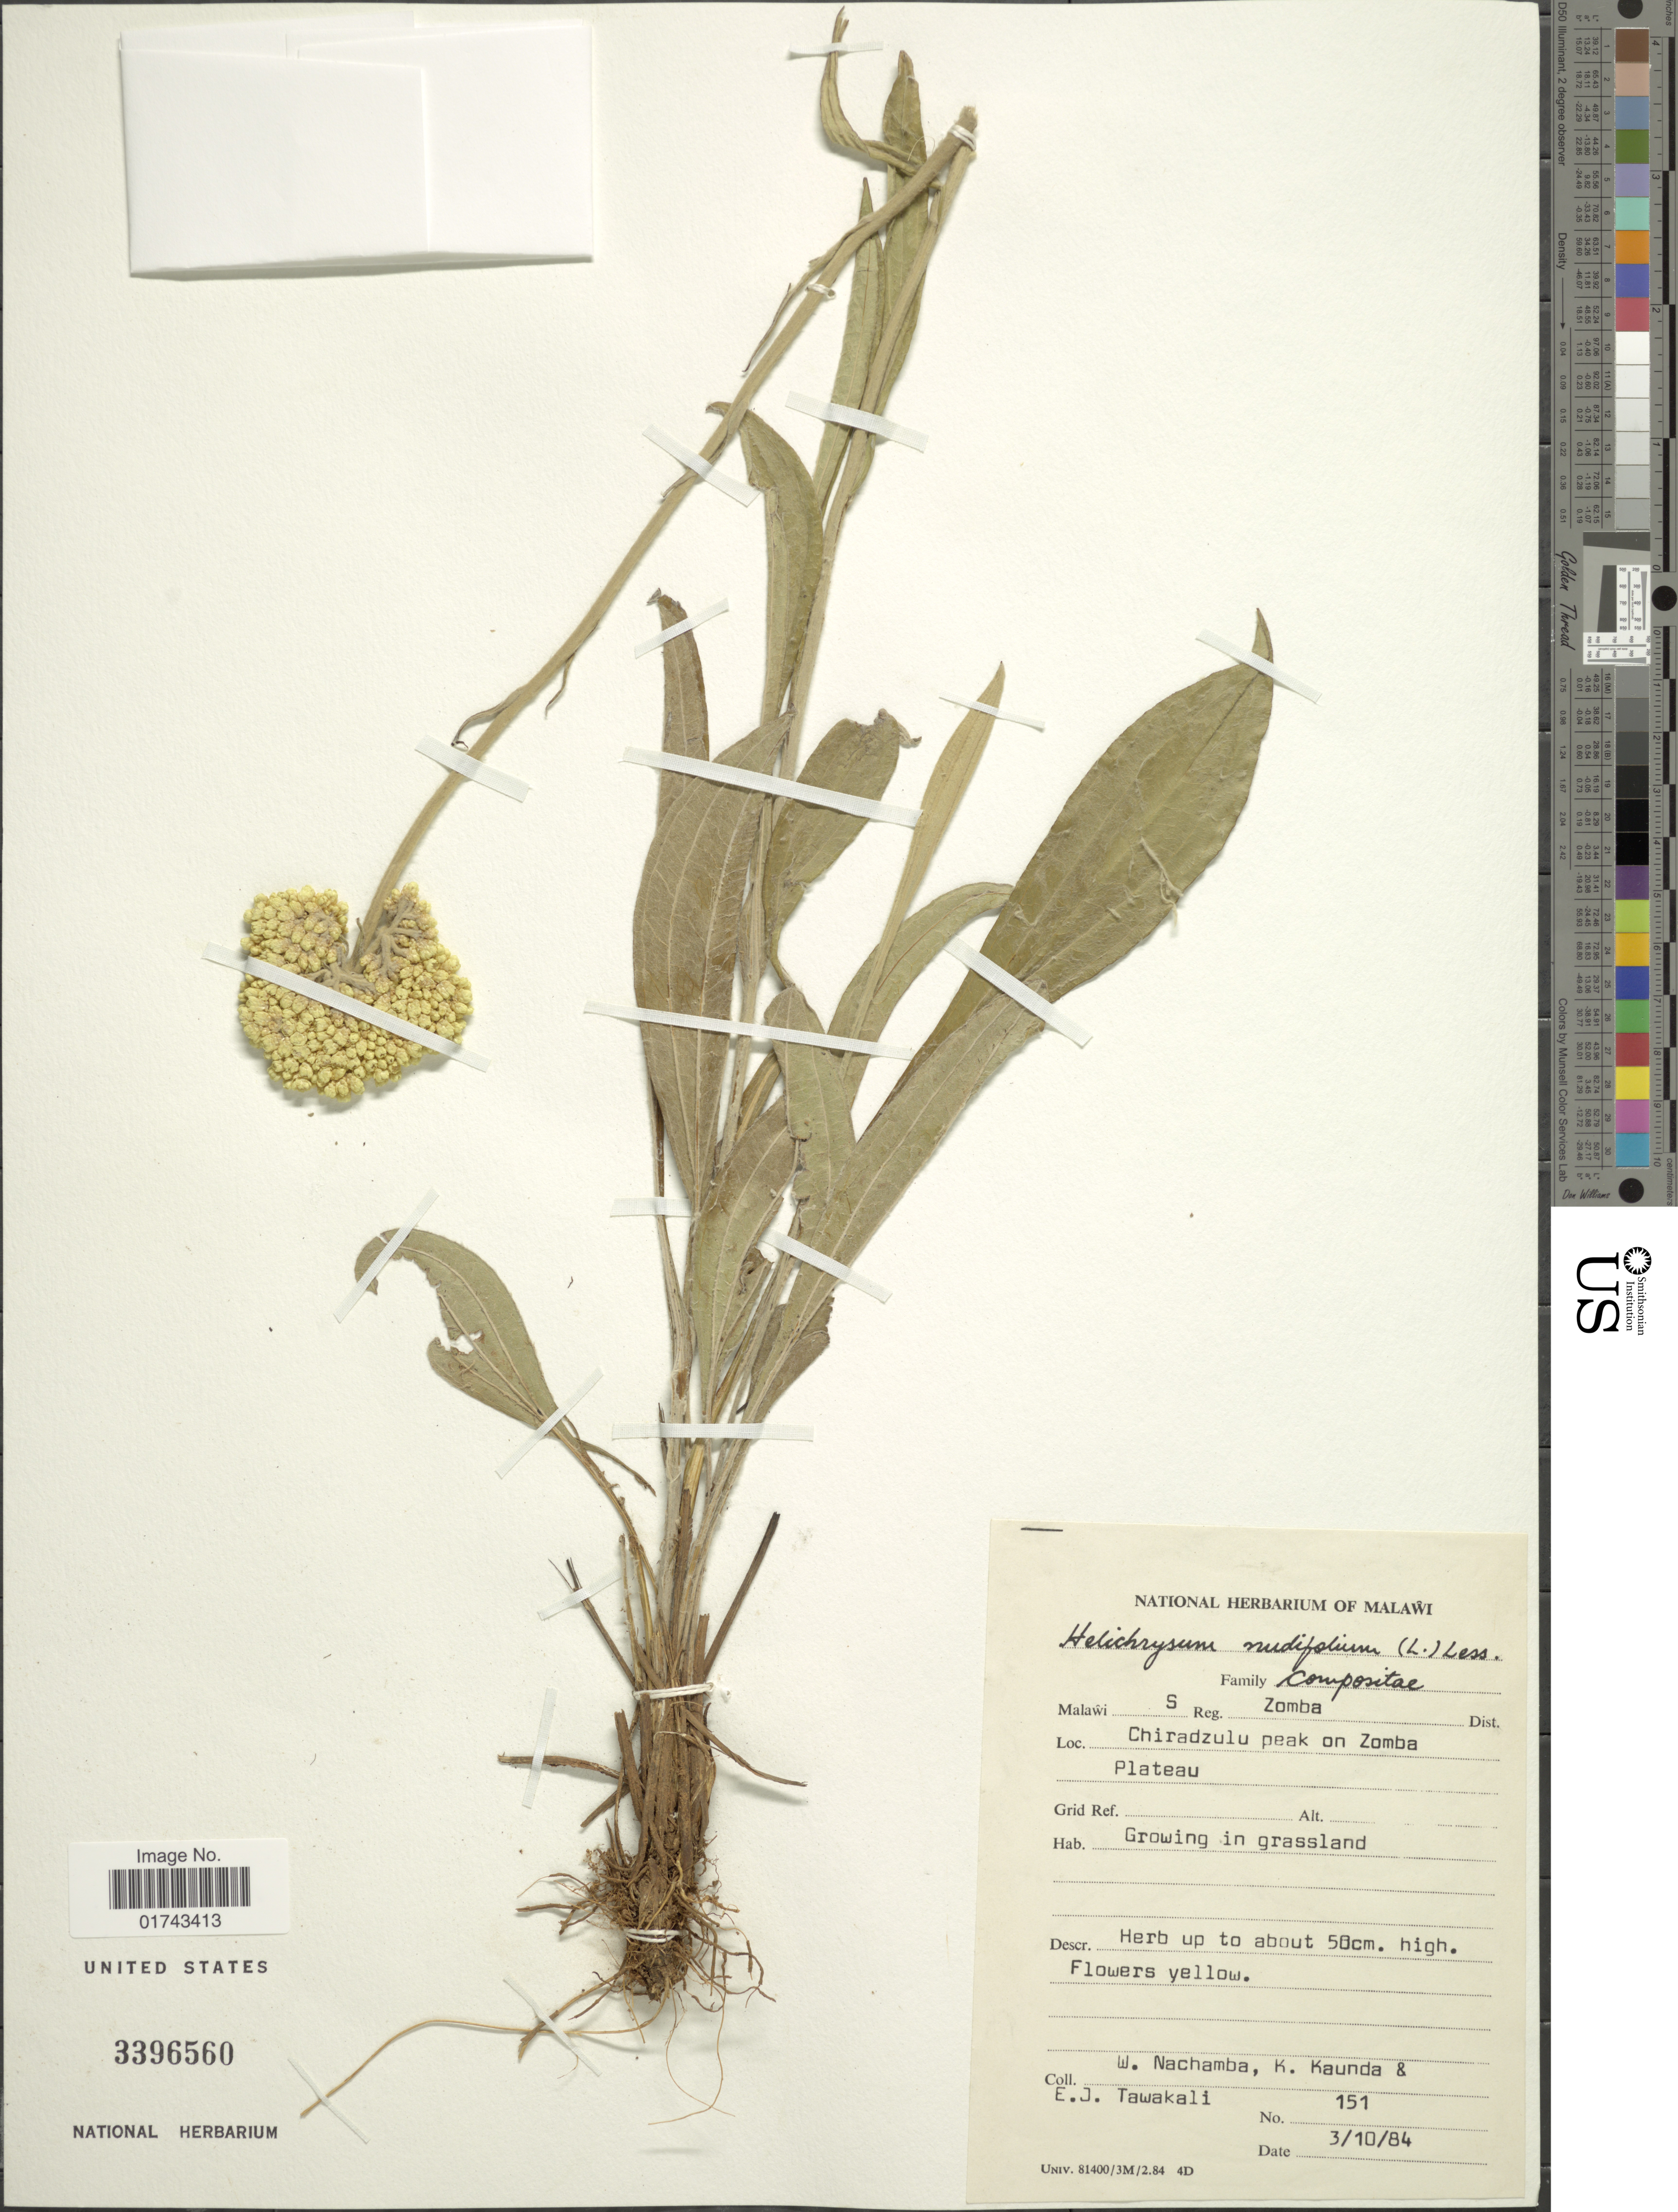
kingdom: Plantae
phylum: Tracheophyta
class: Magnoliopsida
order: Asterales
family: Asteraceae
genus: Helichrysum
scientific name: Helichrysum nudifolium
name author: (L.) Less.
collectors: W. Nachamba, K. Kaunda & E. Tawakali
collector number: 151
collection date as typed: Transcribed d/m/y: 3/10/84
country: Malawi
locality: Malawi S, Regio Zomba Dist., Chiradzulu peak on Zomba Plateau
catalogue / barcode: US 3396560